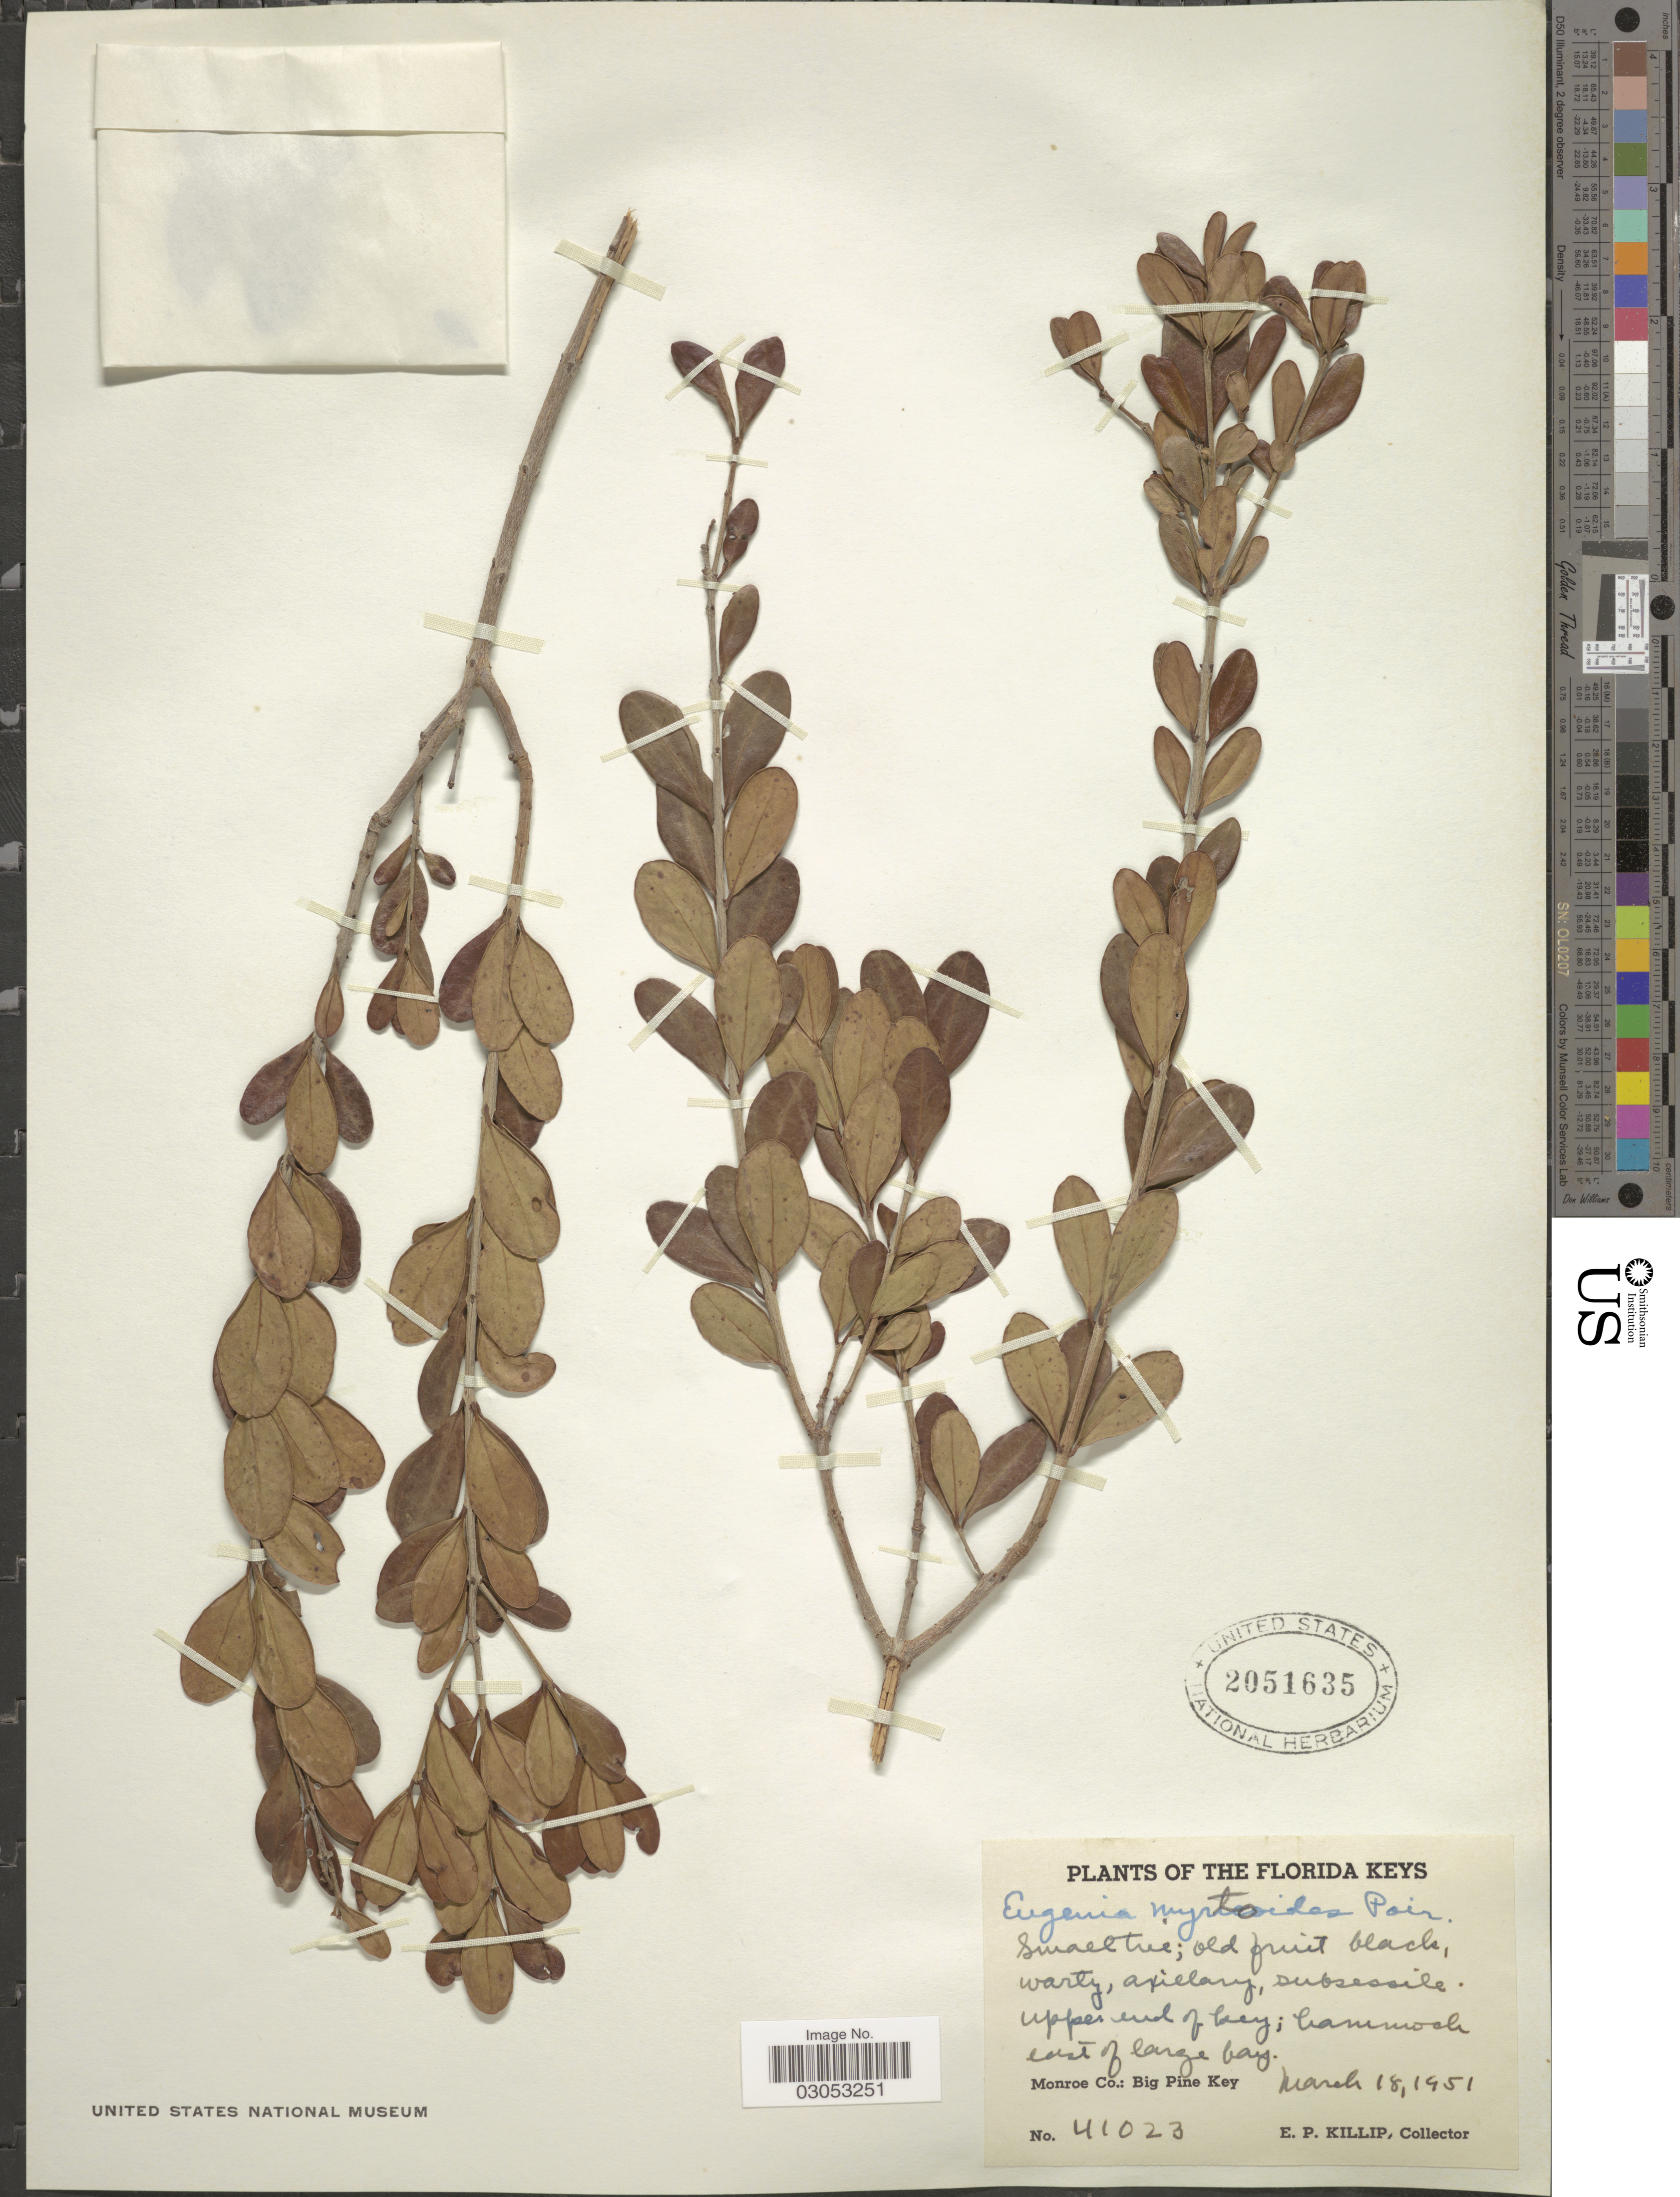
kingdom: Plantae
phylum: Tracheophyta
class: Magnoliopsida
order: Myrtales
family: Myrtaceae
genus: Eugenia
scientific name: Eugenia foetida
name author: Pers.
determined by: Strong, Mark T., (BOT), Smithsonian Institution - National Museum of Natural History (UNITED STATES)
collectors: E. P. Killip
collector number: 41023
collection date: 1951-03-18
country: United States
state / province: Florida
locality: The Florida Keys, hammock east of large bay, Monroe Co.: Big Pine Key.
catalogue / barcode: US 2051635